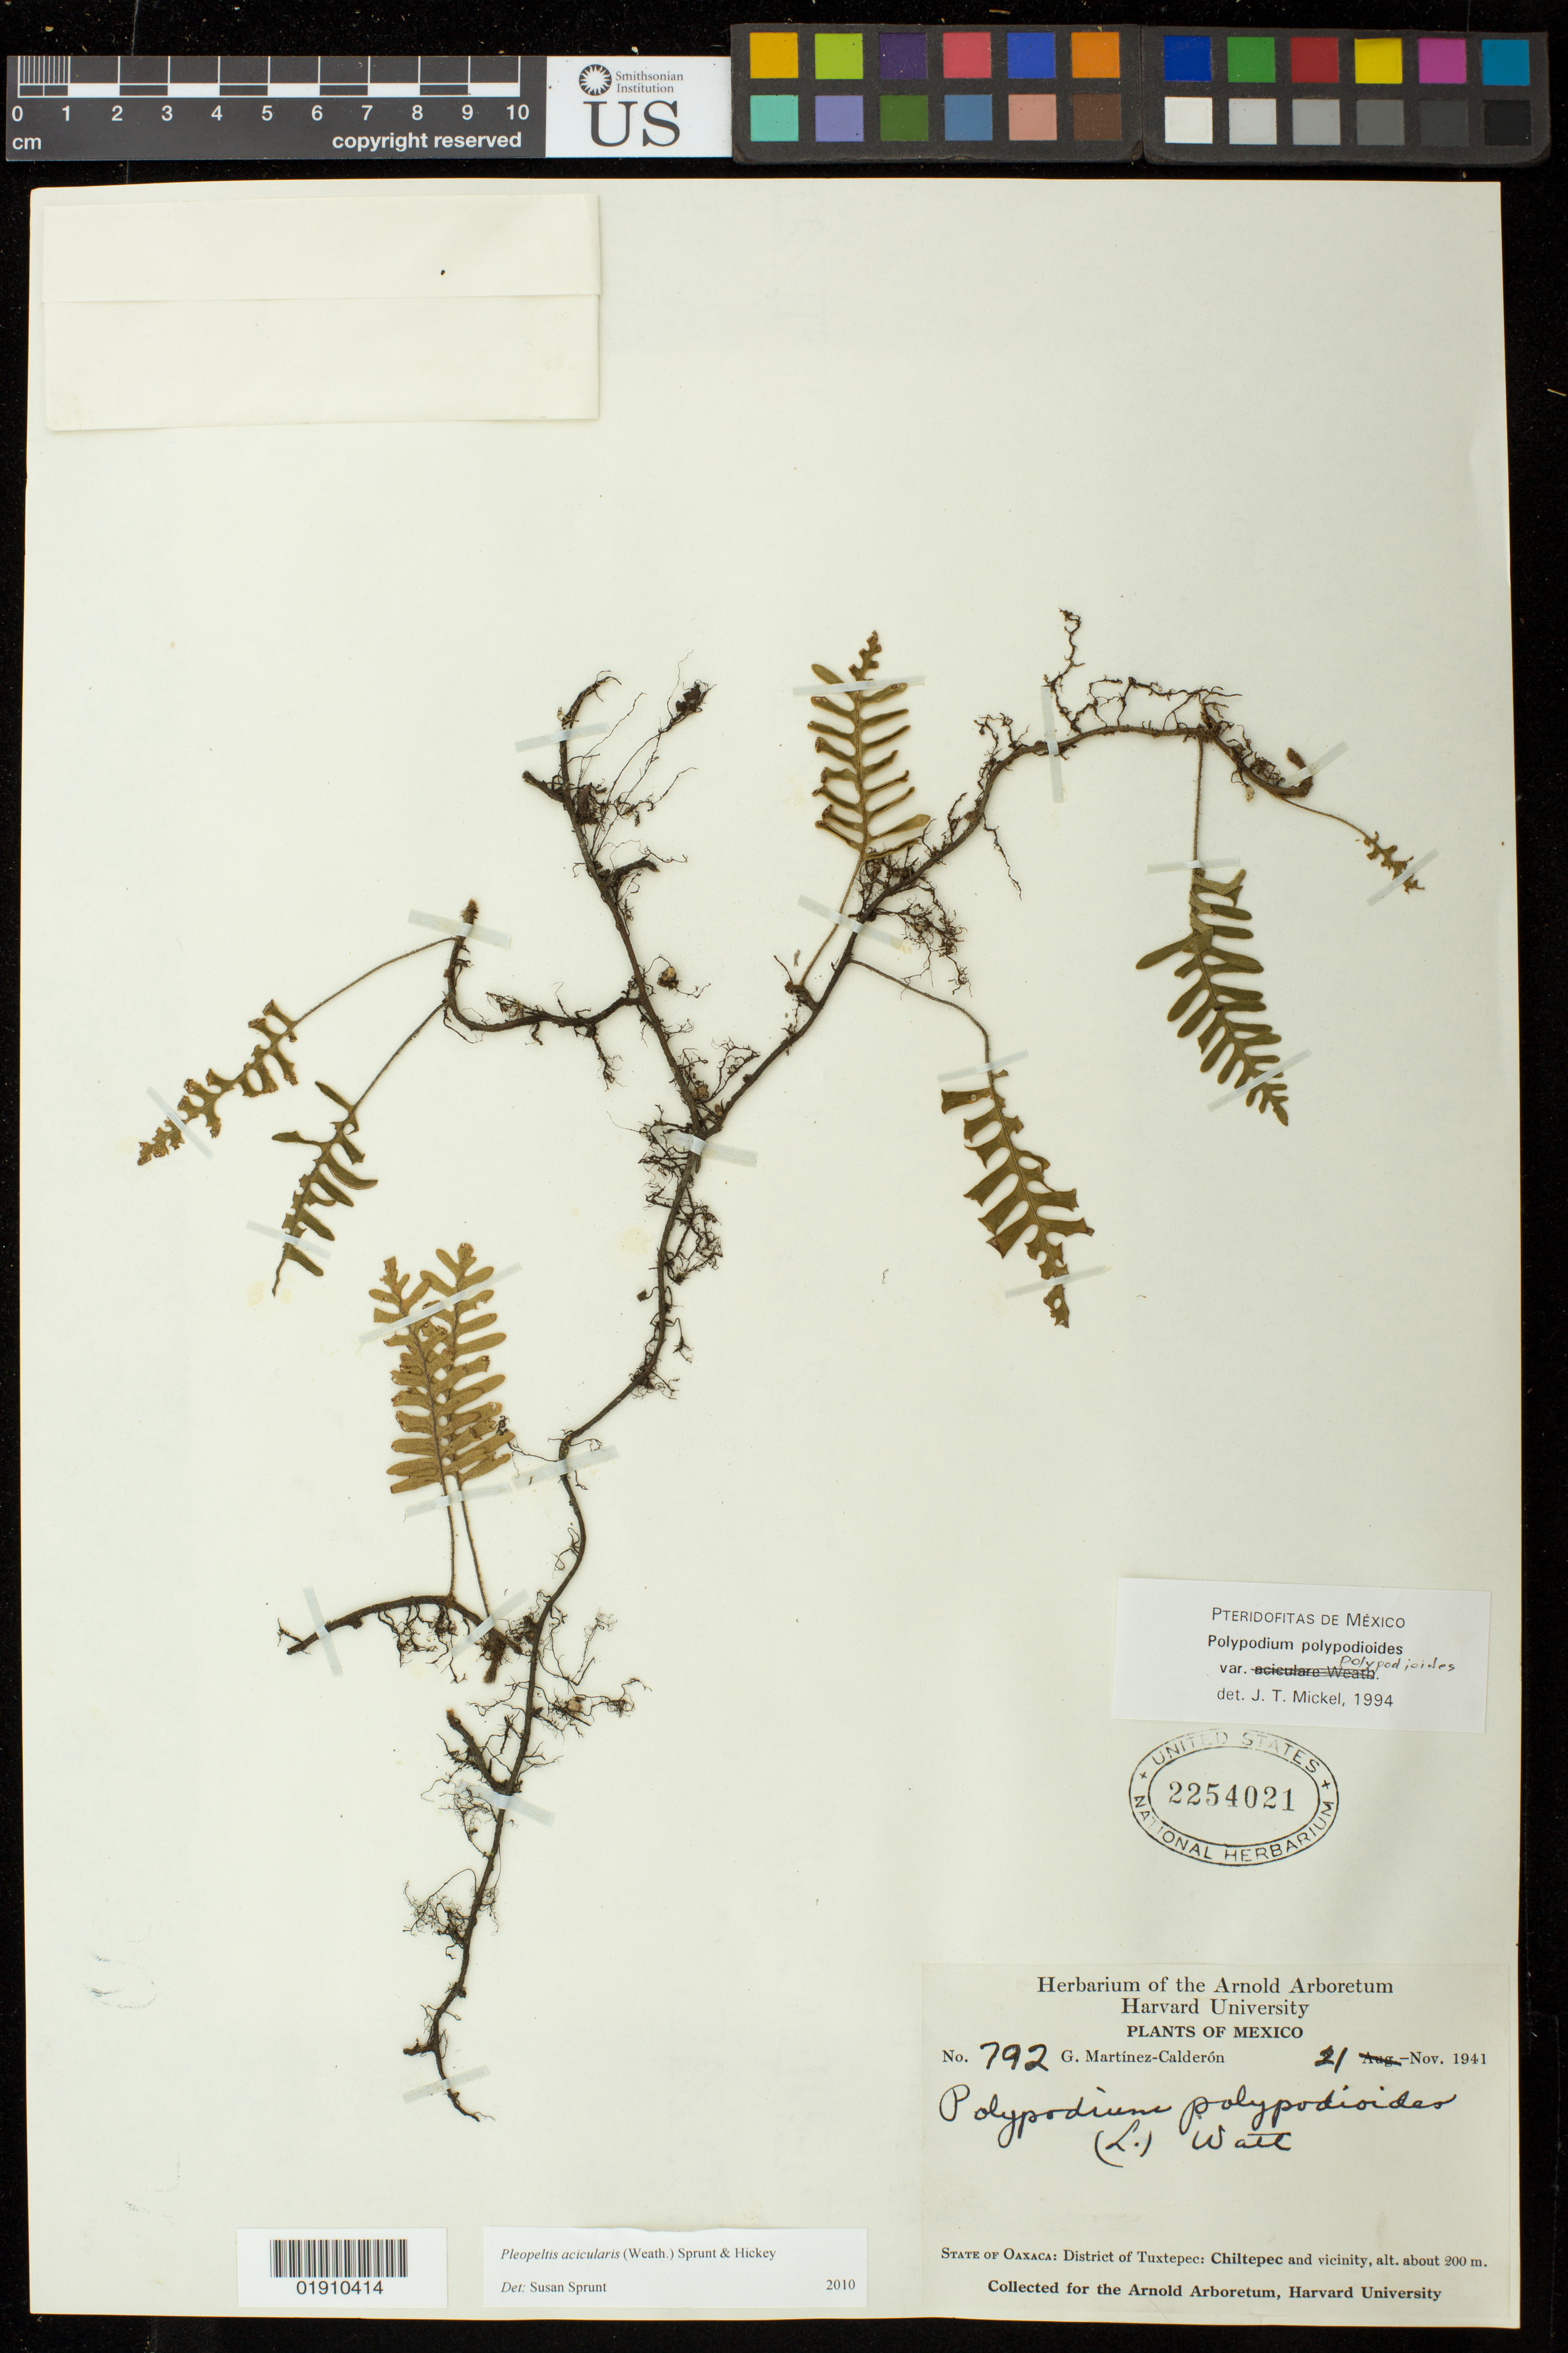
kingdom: Plantae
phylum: Tracheophyta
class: Polypodiopsida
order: Polypodiales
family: Polypodiaceae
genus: Pleopeltis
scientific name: Pleopeltis acicularis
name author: (Weath.) A.R. Sm. & Krömer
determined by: Sprunt, S. V.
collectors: G. Martínez Calderón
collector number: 792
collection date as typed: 21 Nov. 1941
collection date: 1941-11-21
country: Mexico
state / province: Oaxaca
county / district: Tuxtepec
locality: State of Oaxaca: District of Tuxtepec Chiltepec and vicinity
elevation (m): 200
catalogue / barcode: US 2254021